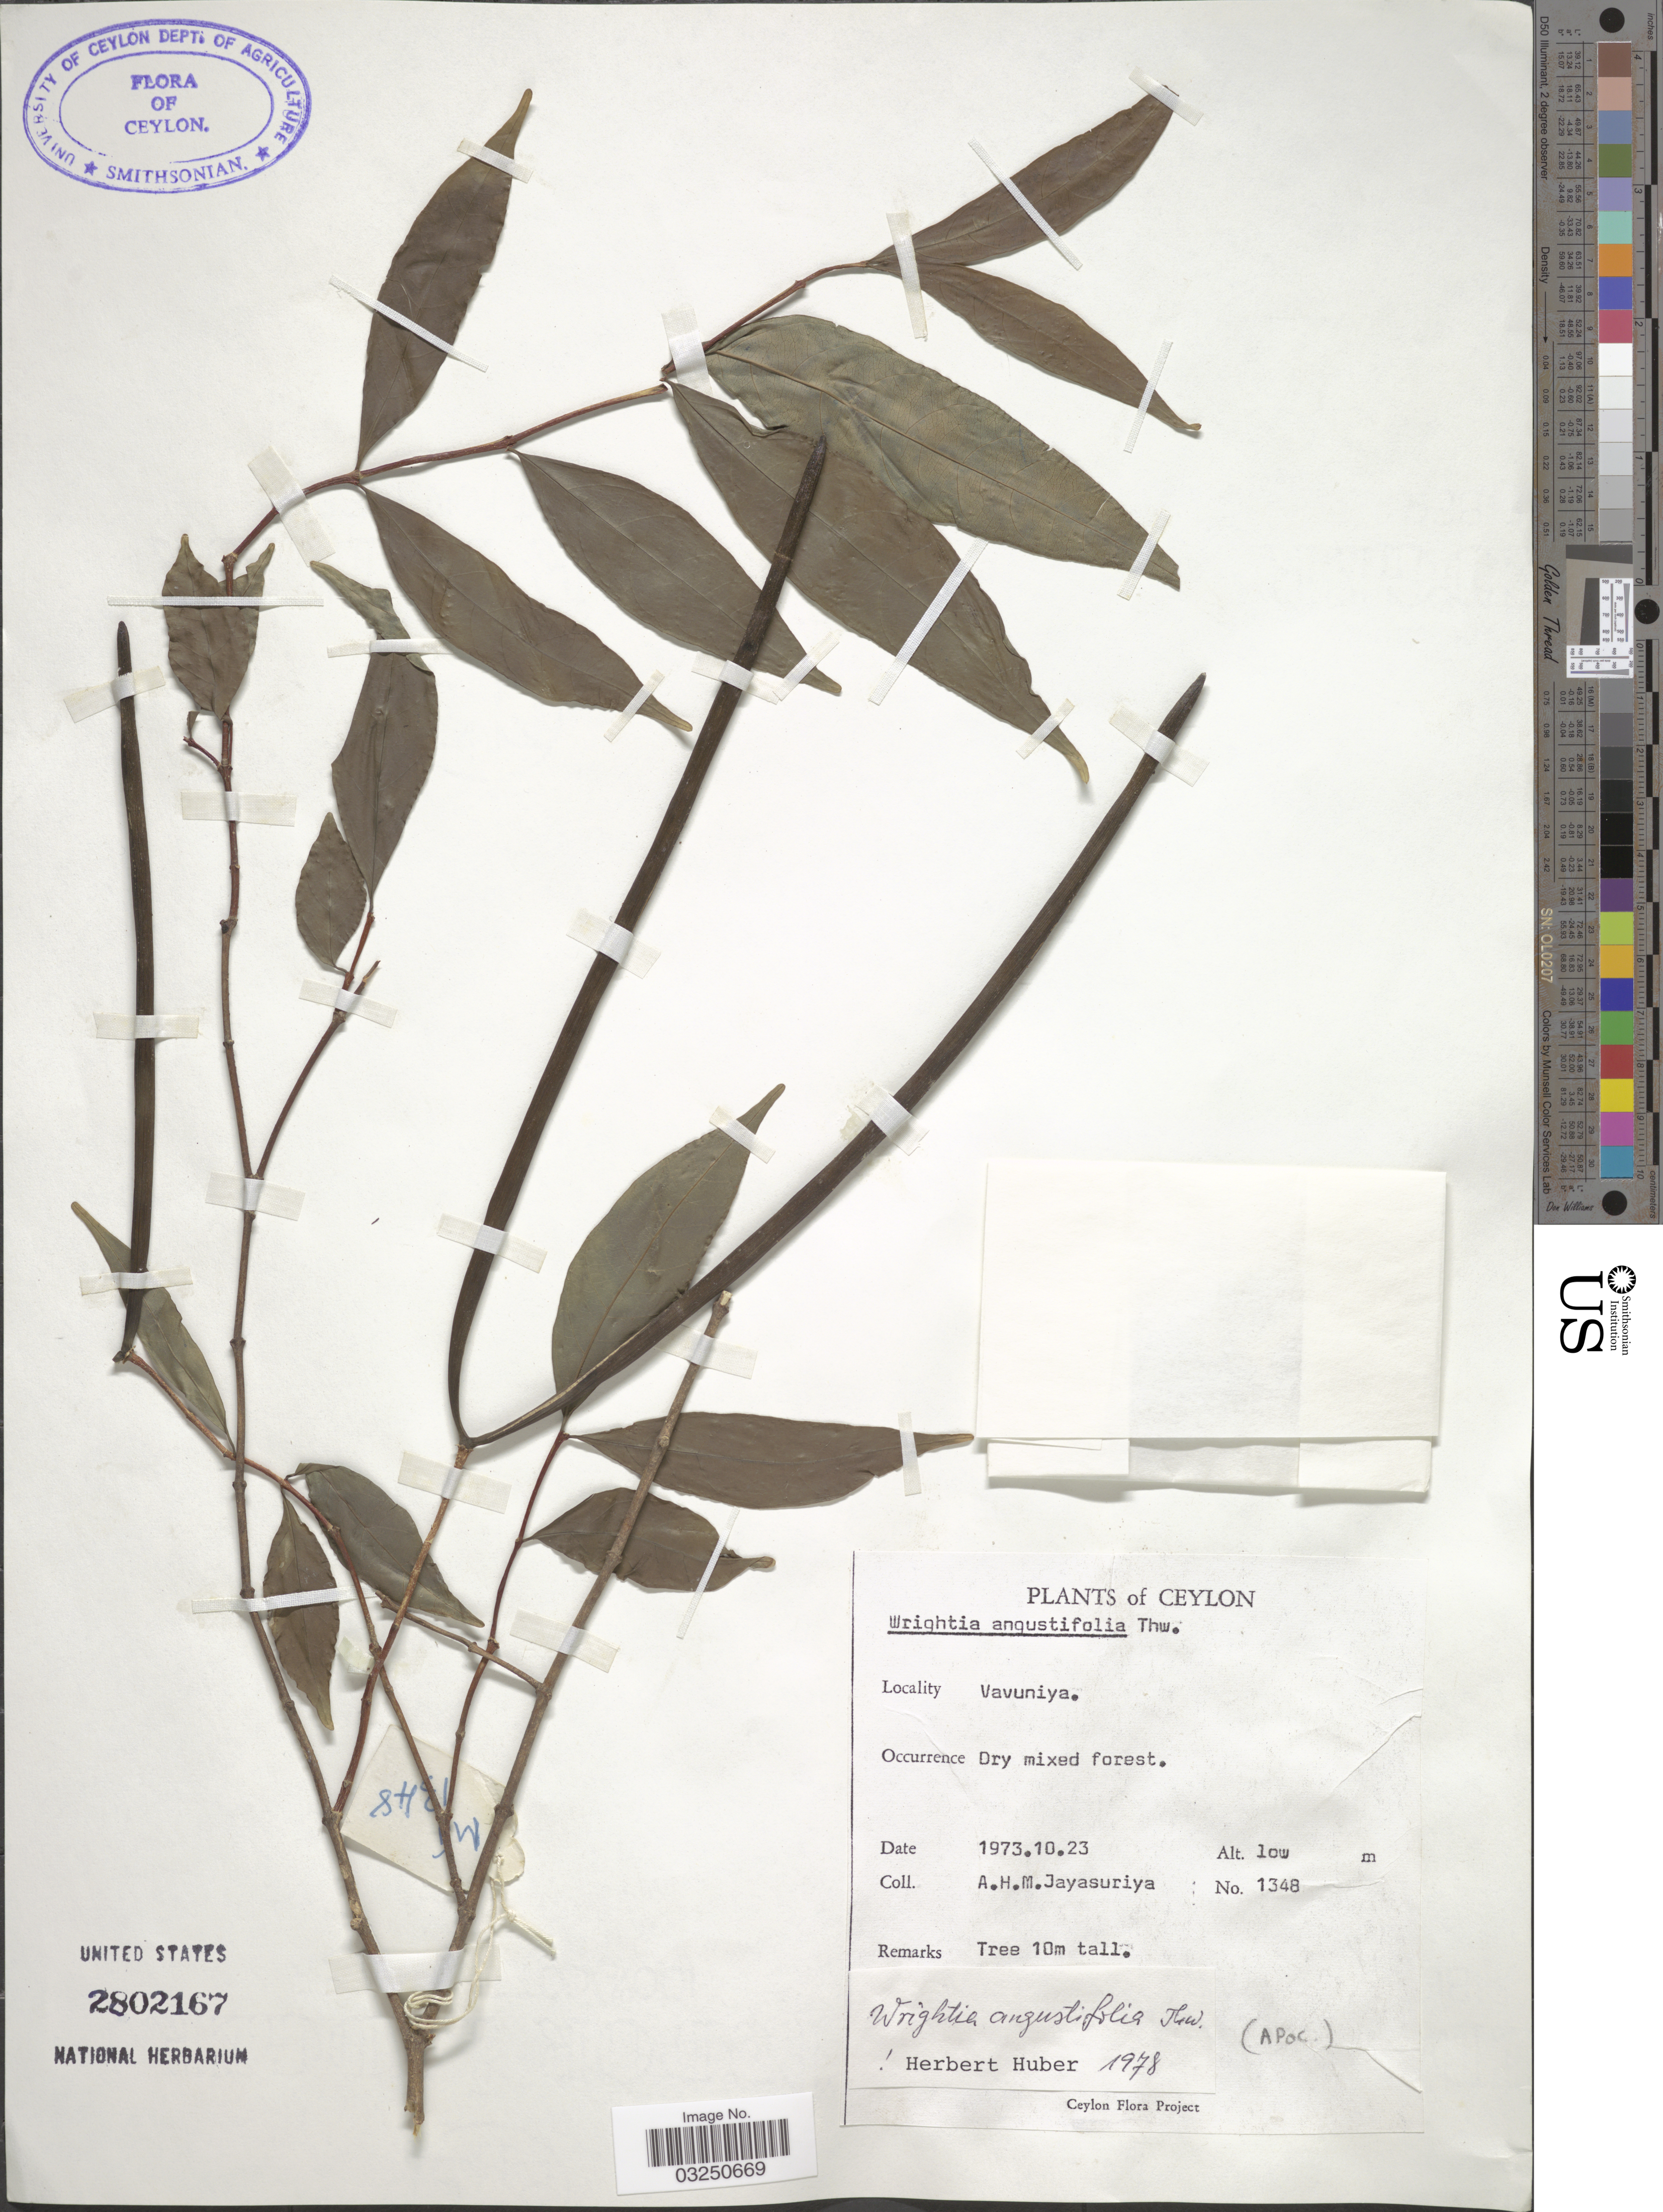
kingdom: Plantae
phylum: Tracheophyta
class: Magnoliopsida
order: Gentianales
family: Apocynaceae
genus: Wrightia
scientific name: Wrightia angustifolia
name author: Thwaites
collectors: A. H. Jayasuriya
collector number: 1348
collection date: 1973-10-23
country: Sri Lanka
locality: Ceylon. Vavuniya.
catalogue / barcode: US 2802167